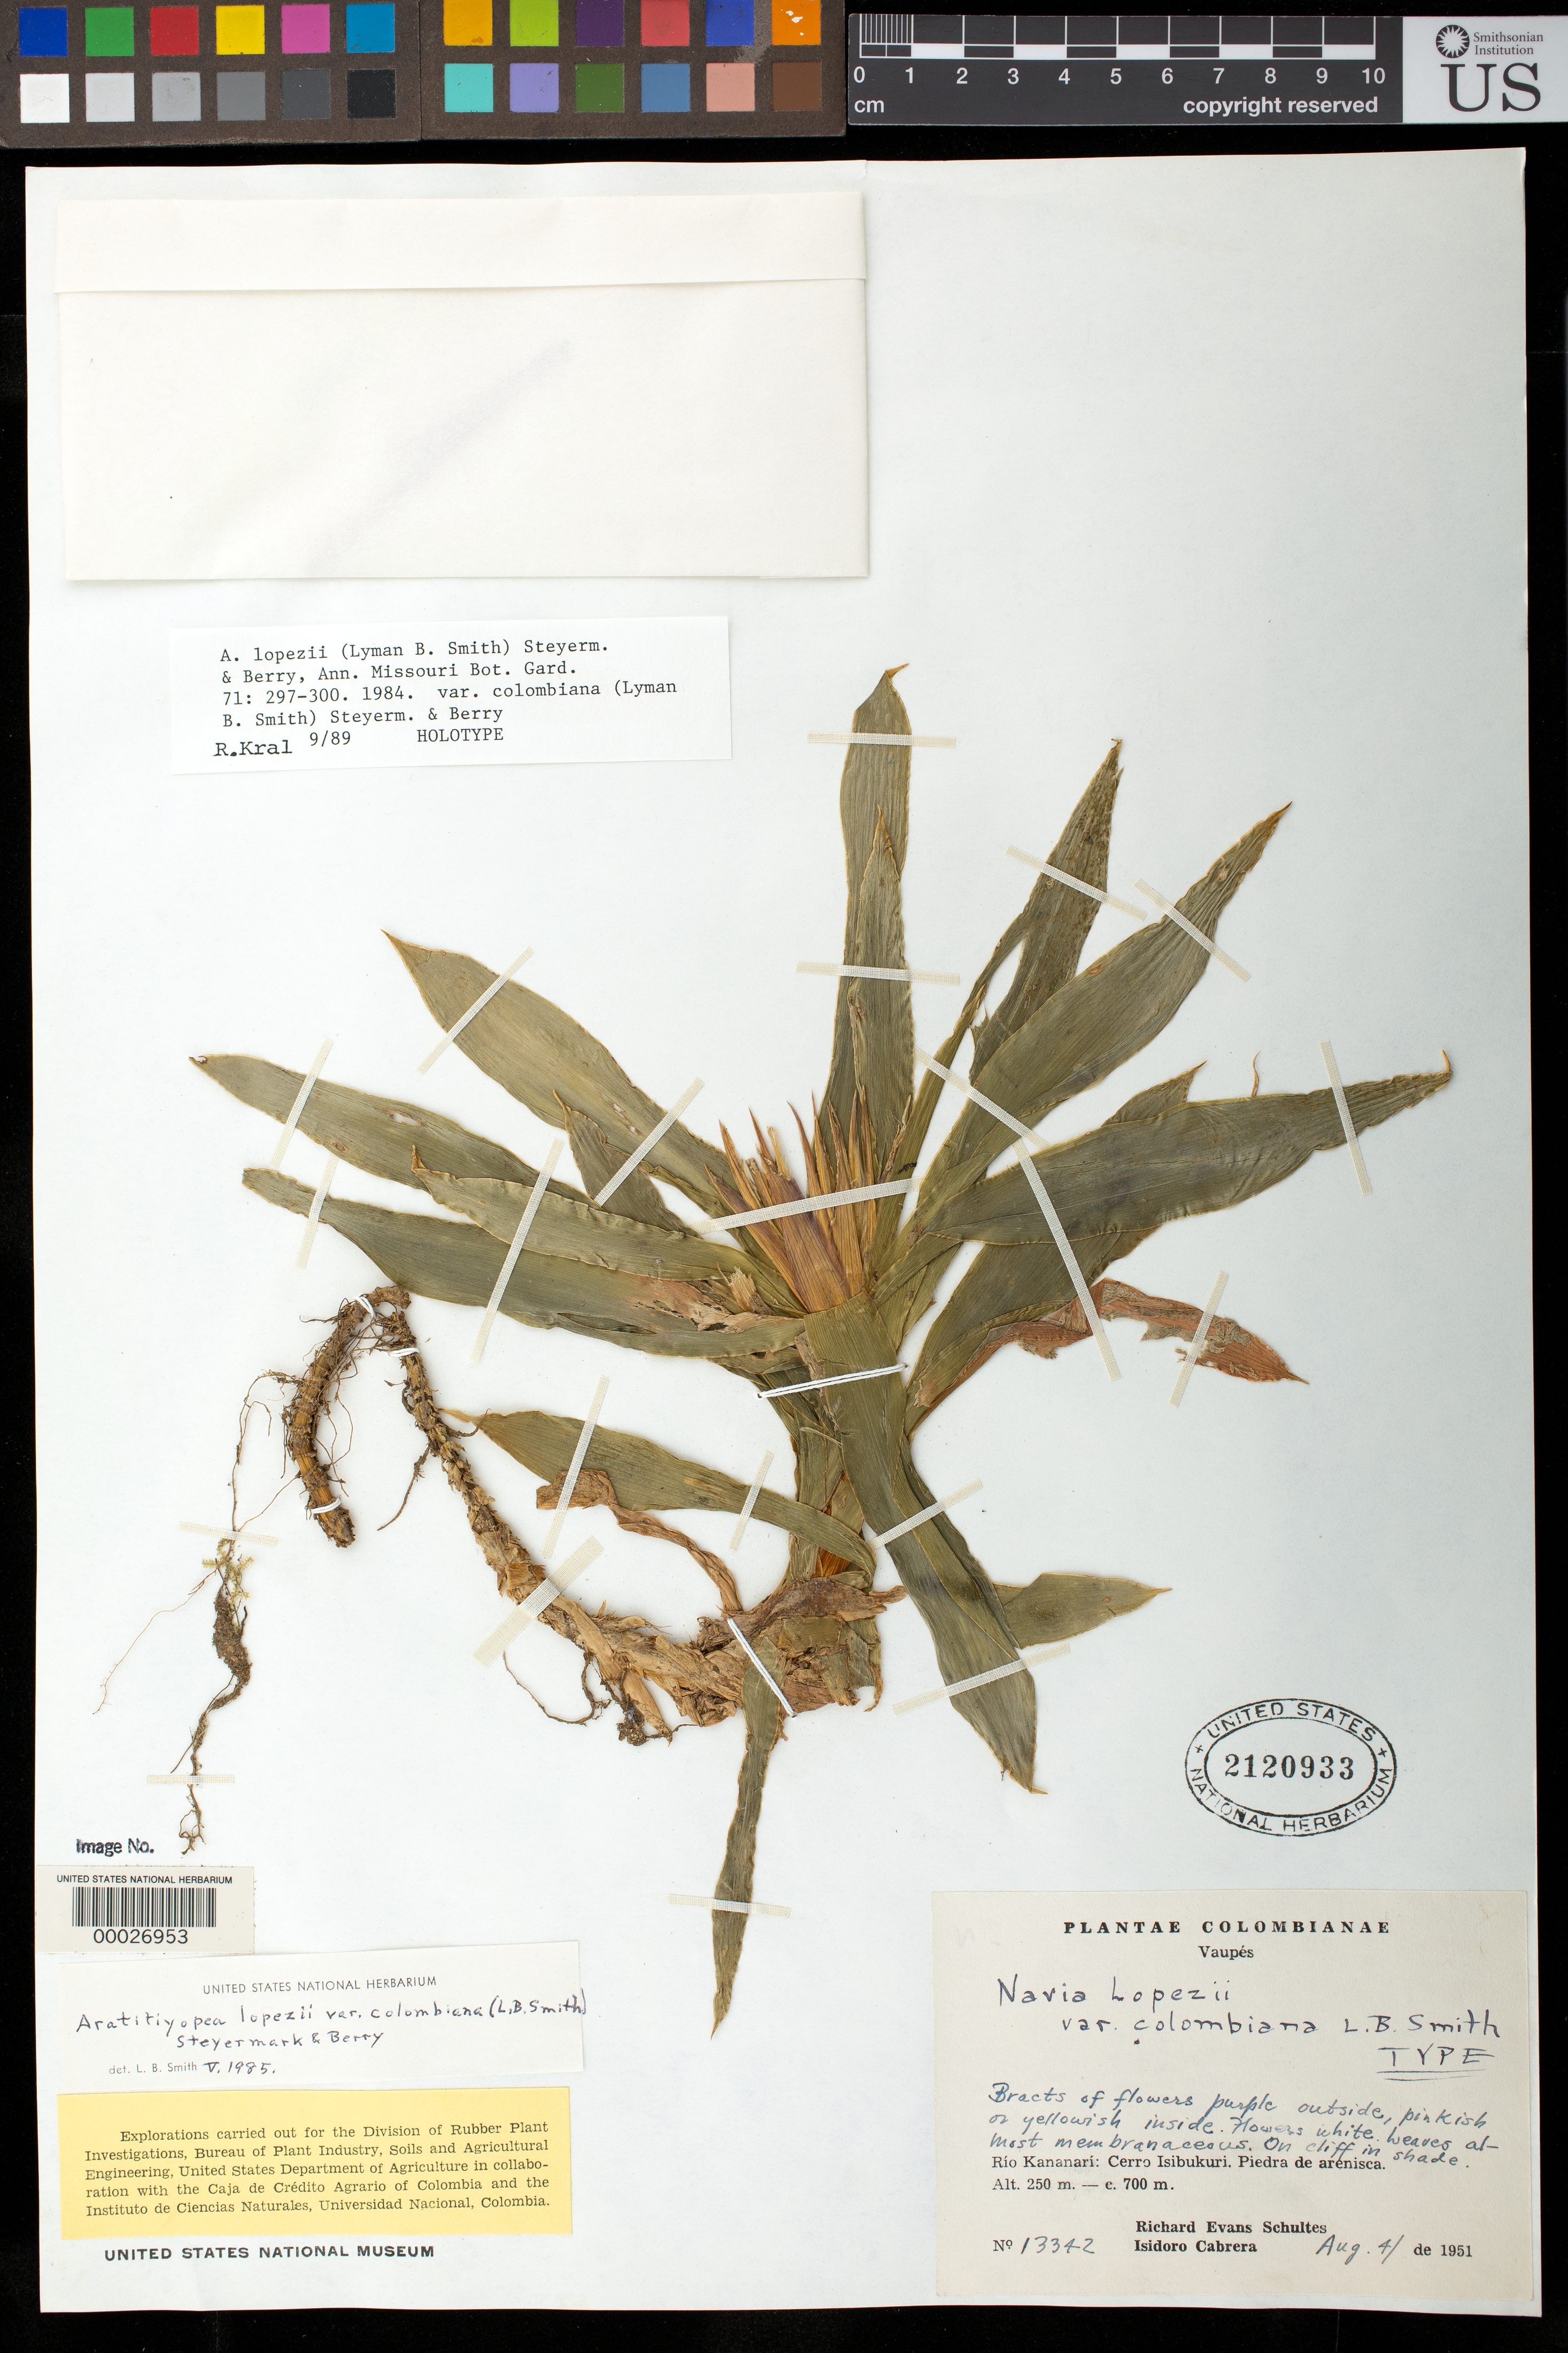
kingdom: Plantae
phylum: Tracheophyta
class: Liliopsida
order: Poales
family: Bromeliaceae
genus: Navia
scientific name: Navia lopezii var. colombiana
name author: L.B. Sm.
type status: Holotype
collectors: R. E. Schultes & I. Cabrera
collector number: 13342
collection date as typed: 04 Aug 1951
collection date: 1951-08-04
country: Colombia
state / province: Vaupés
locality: Rio Kananari, Cerro Isibukuri.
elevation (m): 250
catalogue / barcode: US 2120933